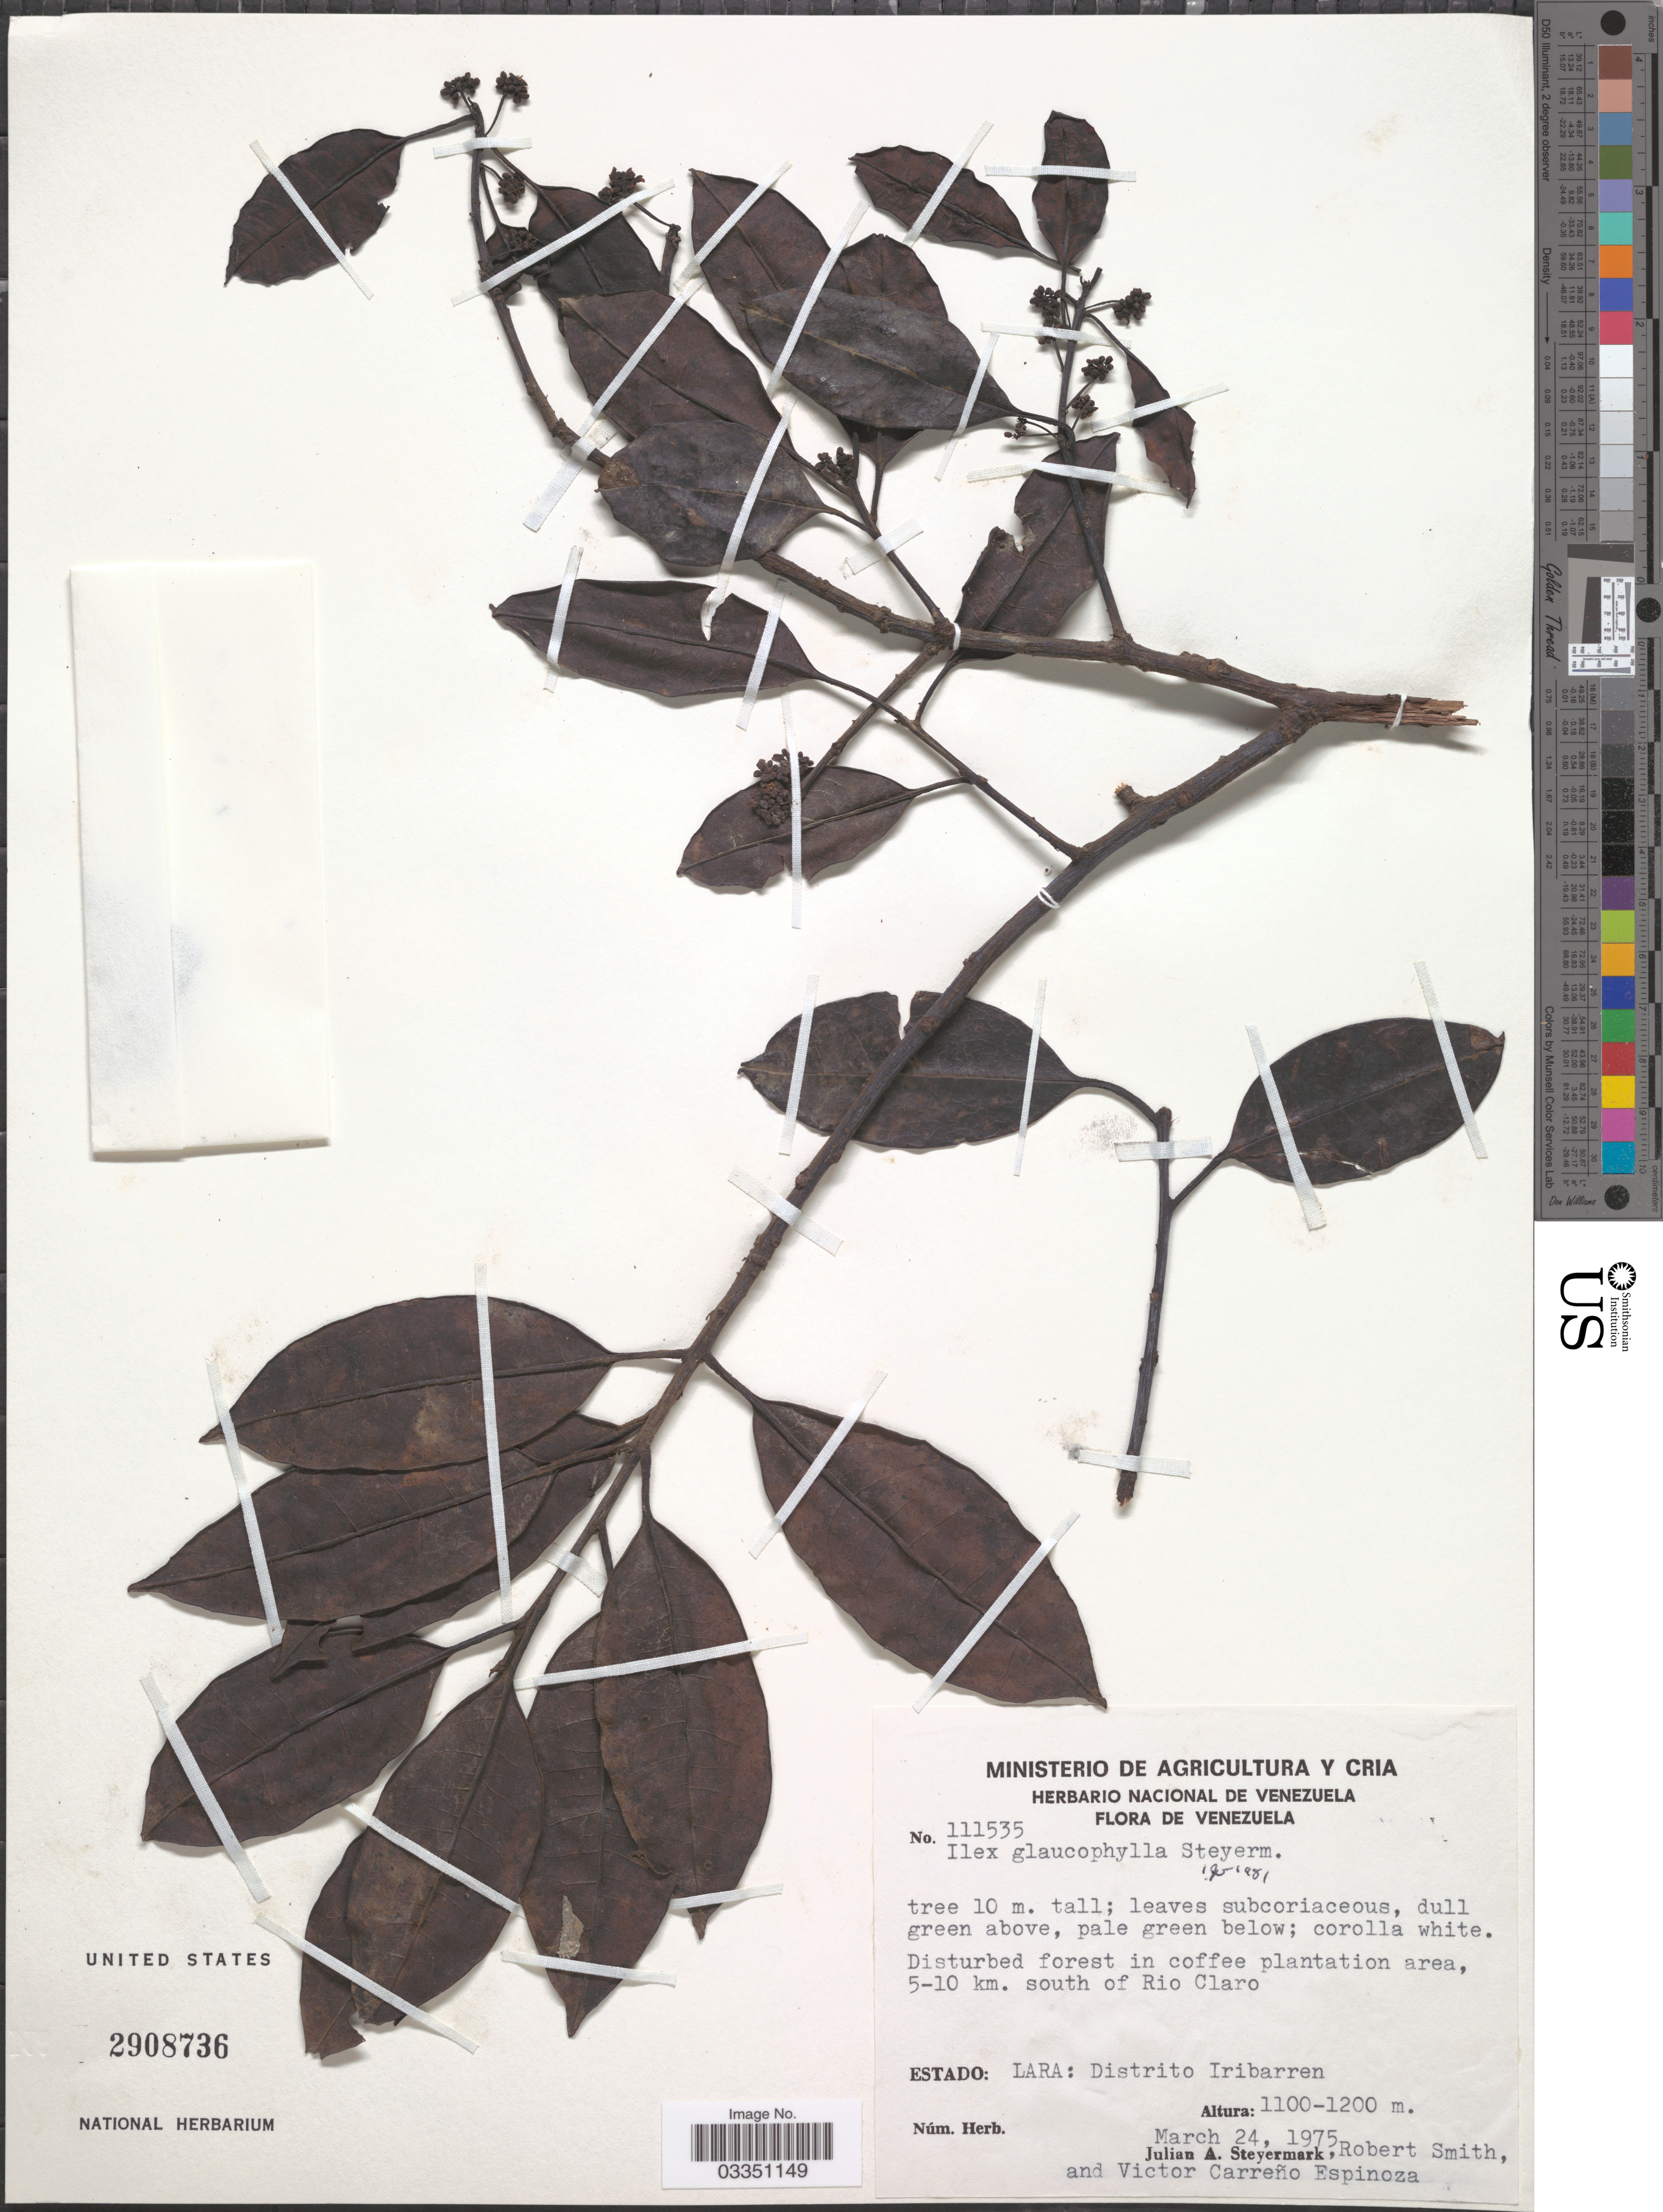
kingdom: Plantae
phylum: Tracheophyta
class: Magnoliopsida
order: Aquifoliales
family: Aquifoliaceae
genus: Ilex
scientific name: Ilex glaucophylla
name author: Steyerm.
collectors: J. Steyermark, R. Smith & V. Carreño E.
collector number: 111535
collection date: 1975-03-24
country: Venezuela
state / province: Lara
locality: Disturbed forest in coffee plantation area, 5-10 km. south of Rio Claro. Distrito Iribarren.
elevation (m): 1100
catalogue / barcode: US 2908736